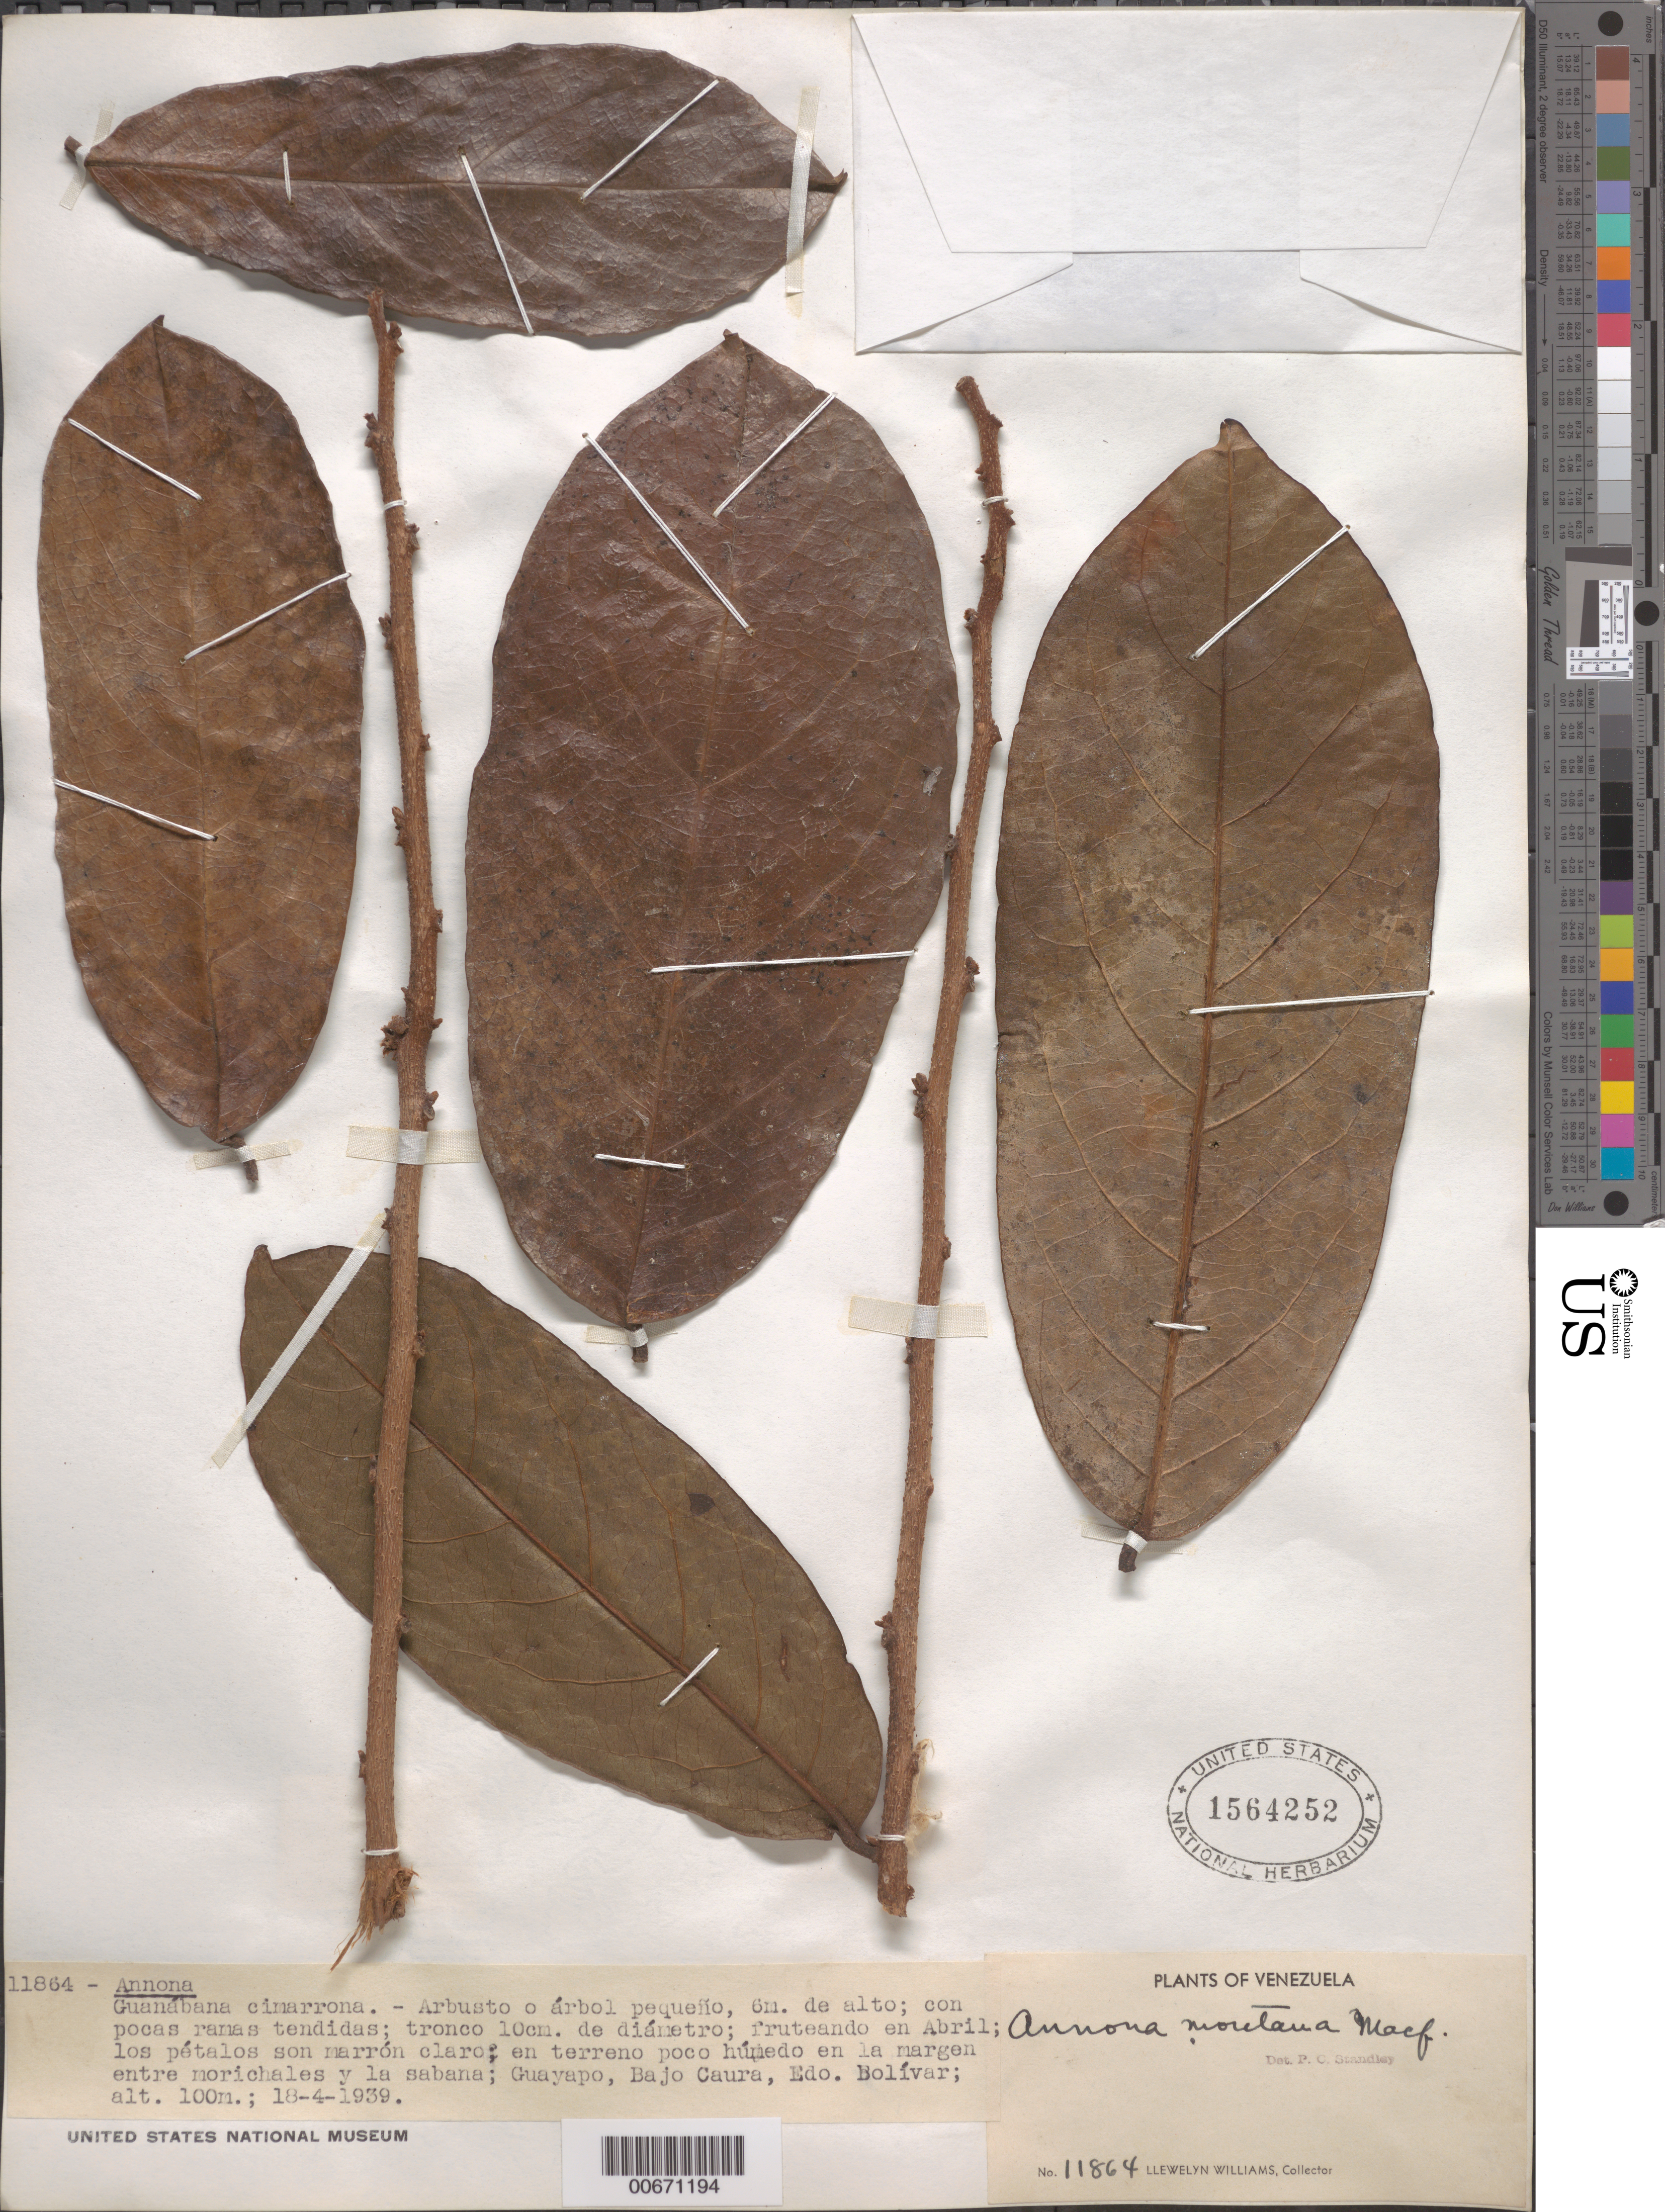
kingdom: Plantae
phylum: Tracheophyta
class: Magnoliopsida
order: Magnoliales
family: Annonaceae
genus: Annona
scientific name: Annona montana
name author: Macfad.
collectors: Ll. Williams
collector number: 11864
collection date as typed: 18-Apr-39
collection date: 1939-04-18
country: Venezuela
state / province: Bolívar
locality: Guayapo, Bajo Caura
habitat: Terreno poco húmedo en la margen entre morichales y la sabanna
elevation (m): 100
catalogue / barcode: US 1564252